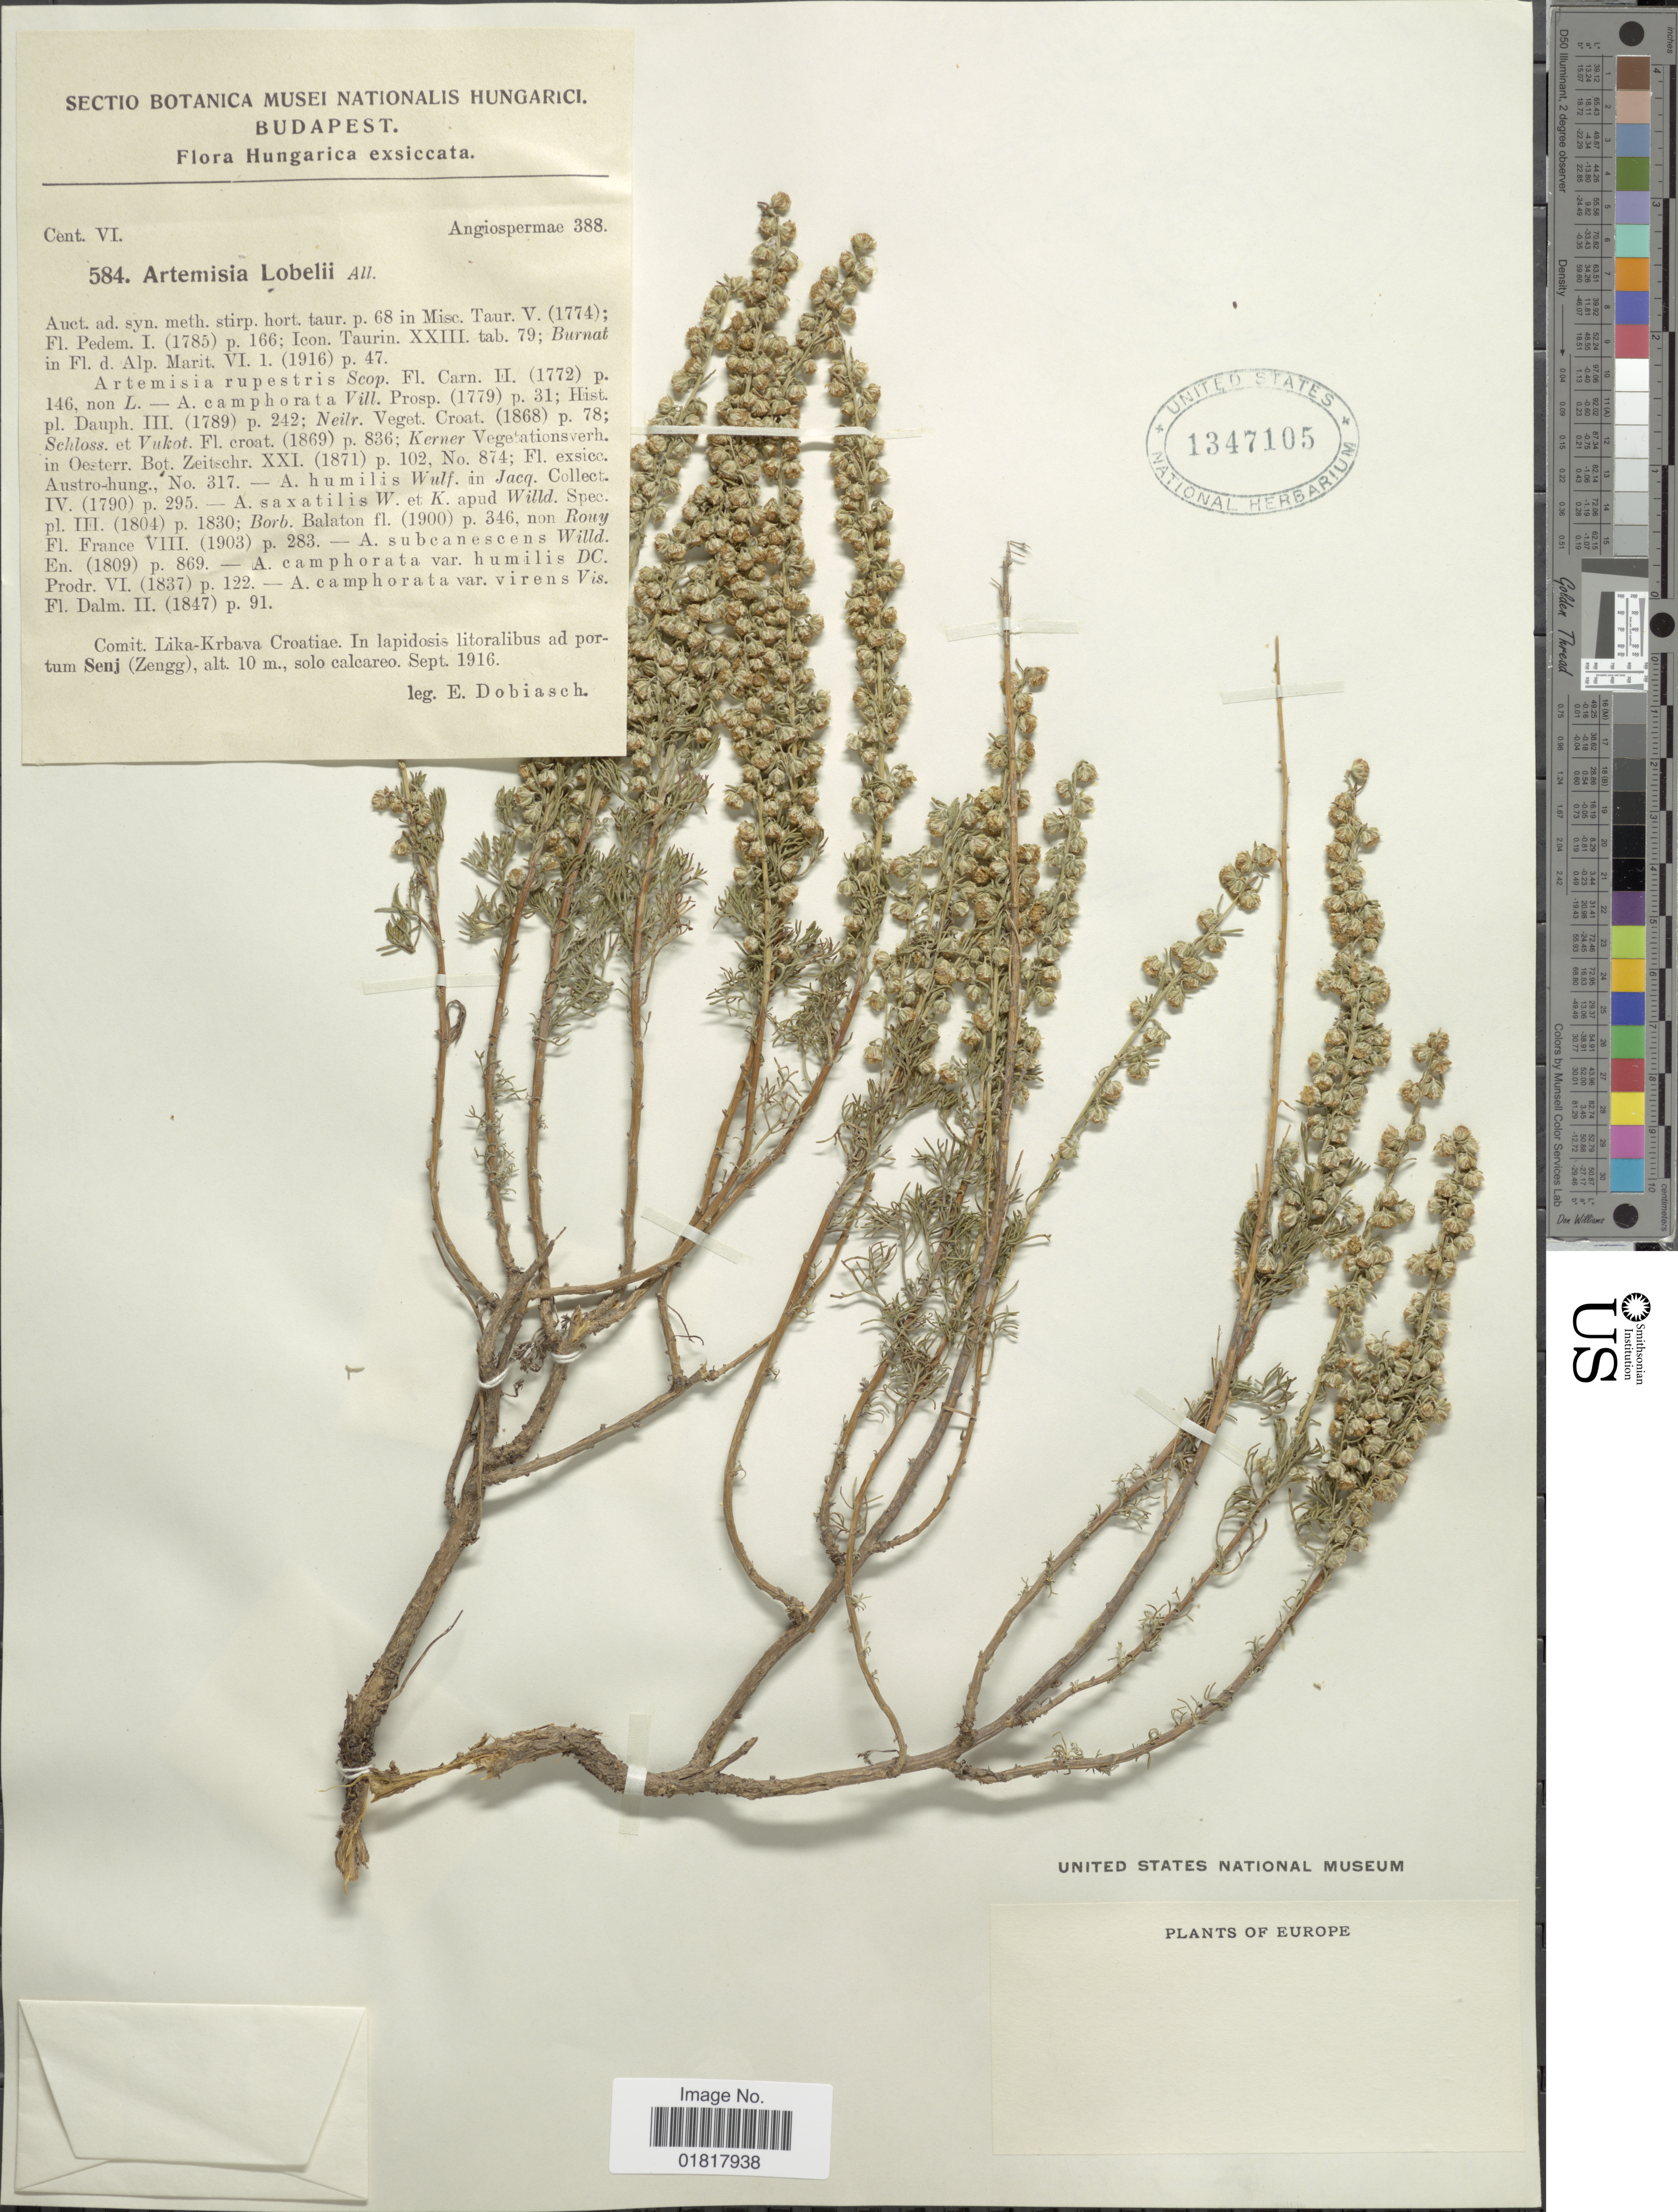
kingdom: Plantae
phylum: Tracheophyta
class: Magnoliopsida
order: Asterales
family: Asteraceae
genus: Artemisia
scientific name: Artemisia lobelii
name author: All.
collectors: F. Dobiasch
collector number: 584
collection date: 1916-09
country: Hungary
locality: Lika-Krbava Croatiae, in lapidosis litoralibus ad portum Senj (Zengg), solo calcareo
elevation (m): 10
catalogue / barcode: US 1347105